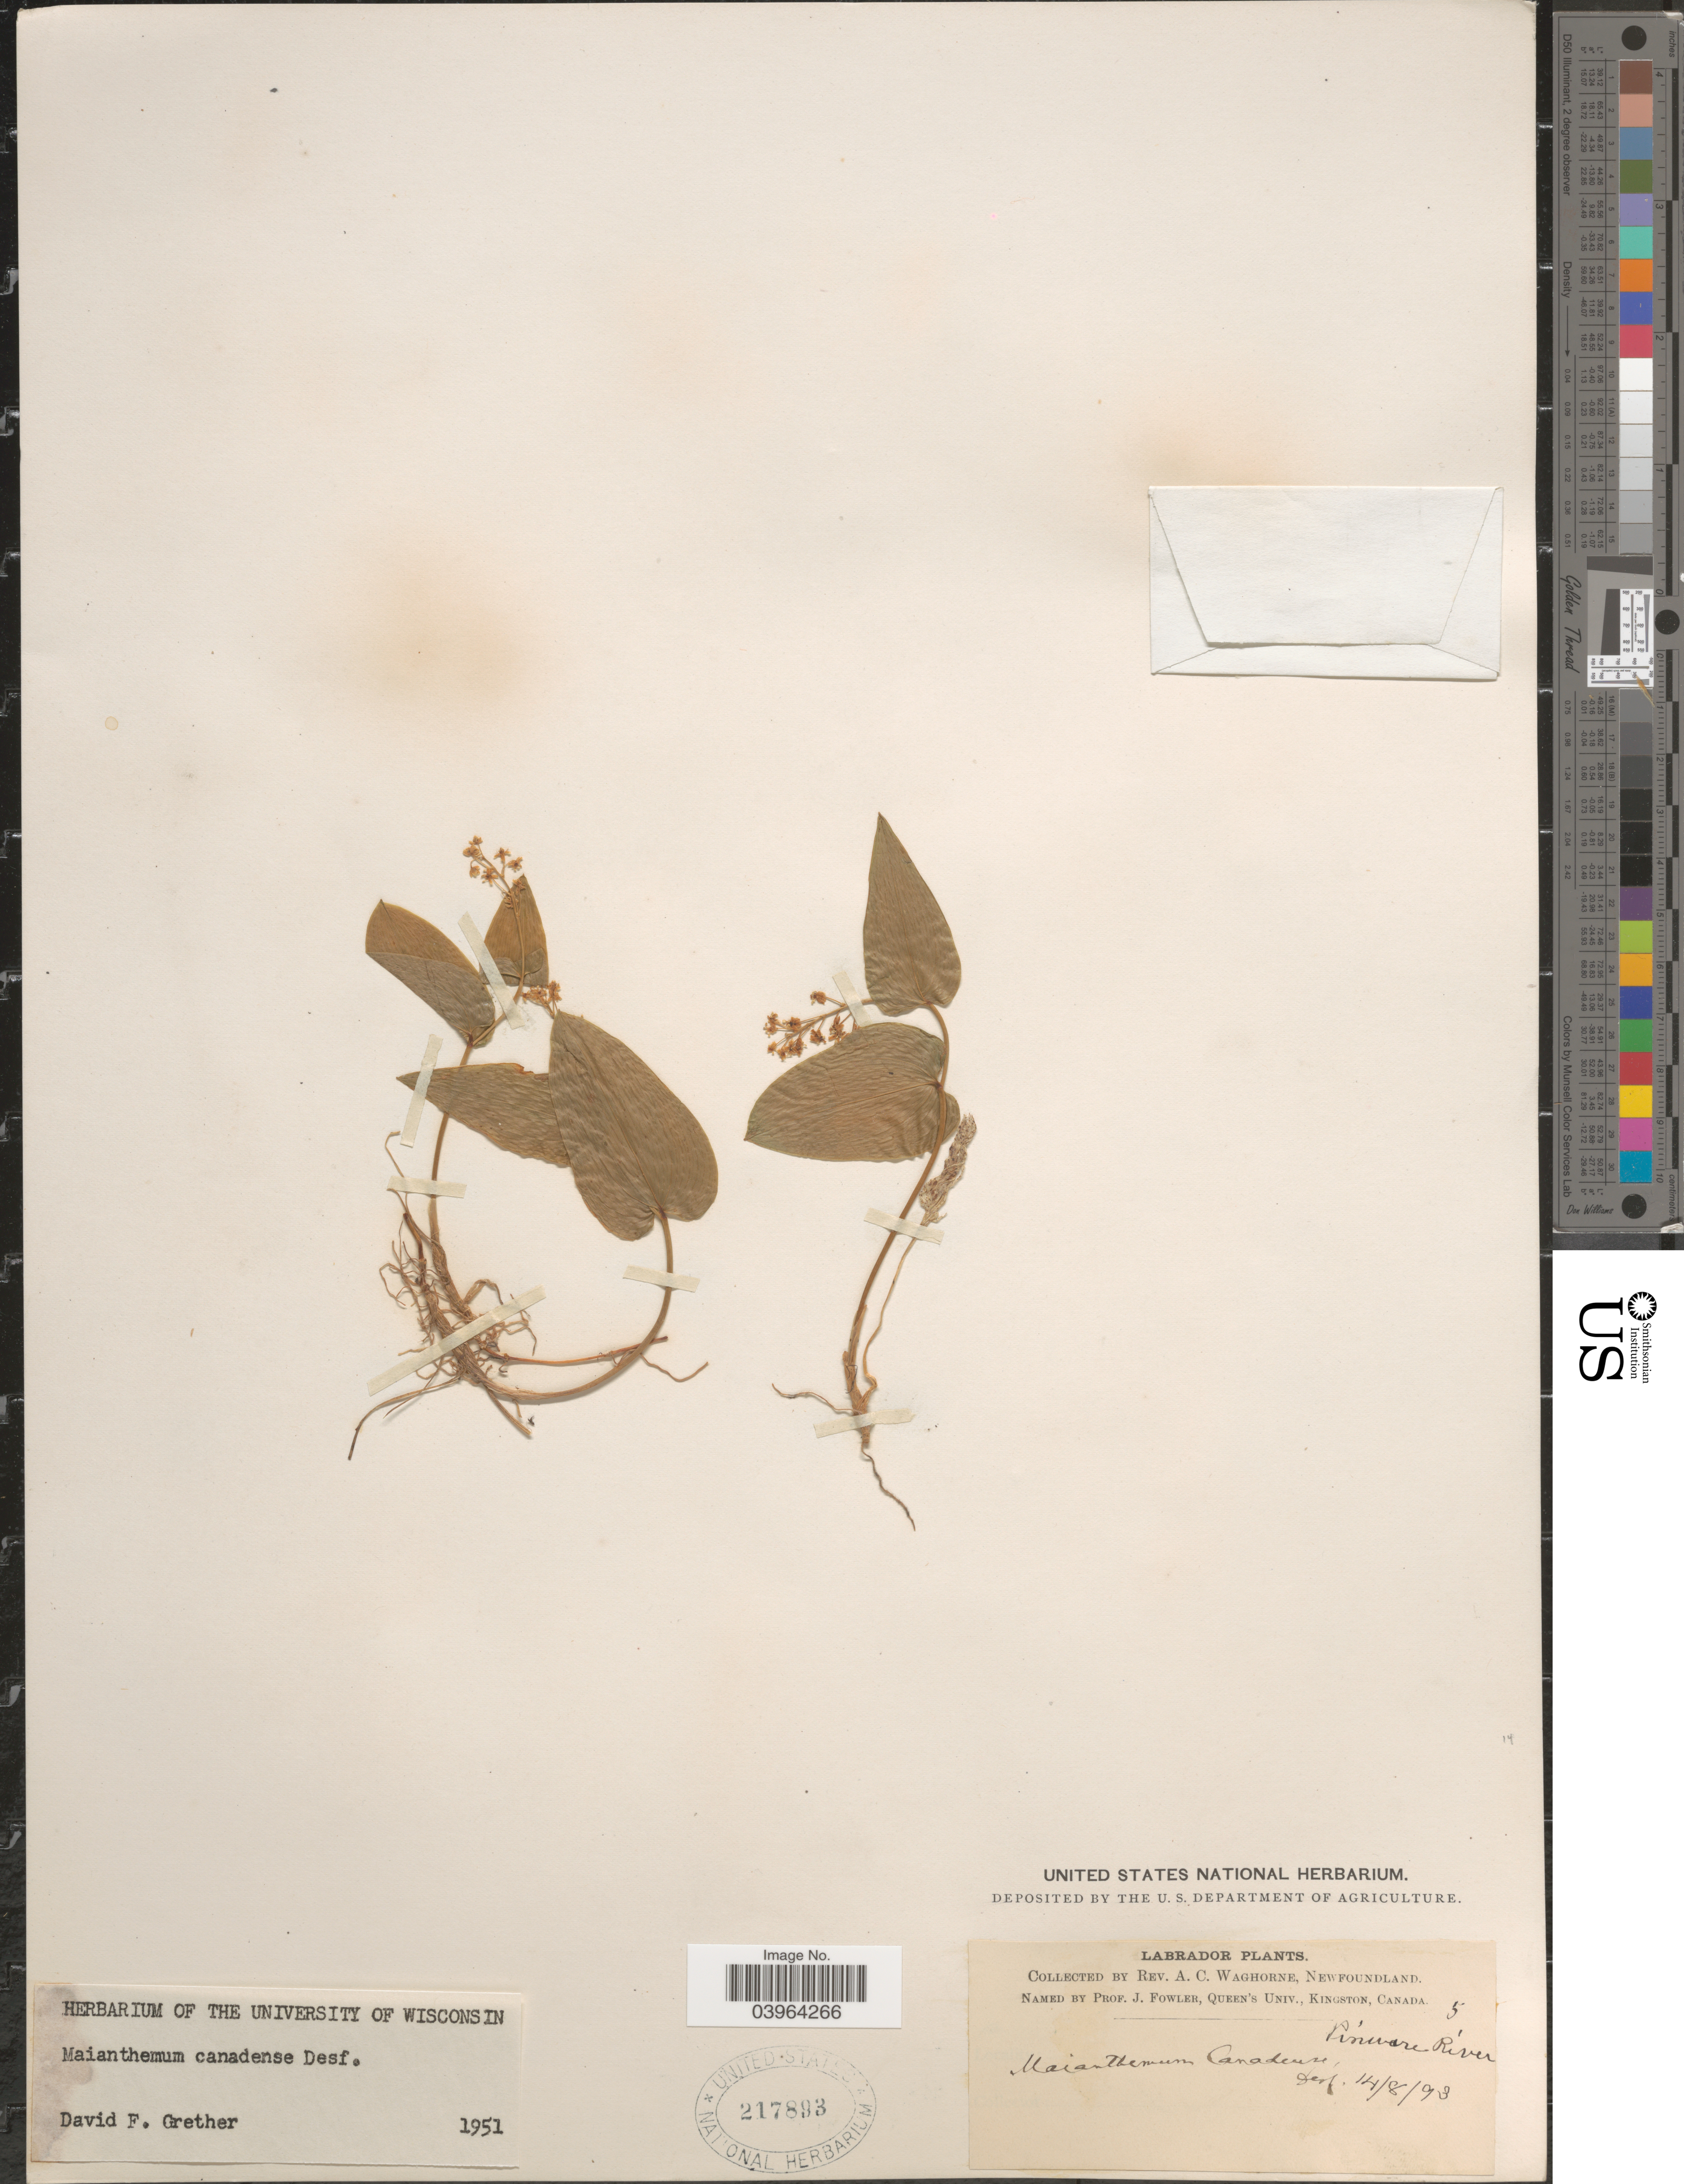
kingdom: Plantae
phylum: Tracheophyta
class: Liliopsida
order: Asparagales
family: Asparagaceae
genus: Maianthemum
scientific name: Maianthemum canadense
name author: Desf.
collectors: A. Waghorne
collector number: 5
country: Canada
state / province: Newfoundland and Labrador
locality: Labrador. Pinware River.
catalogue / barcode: US 217893